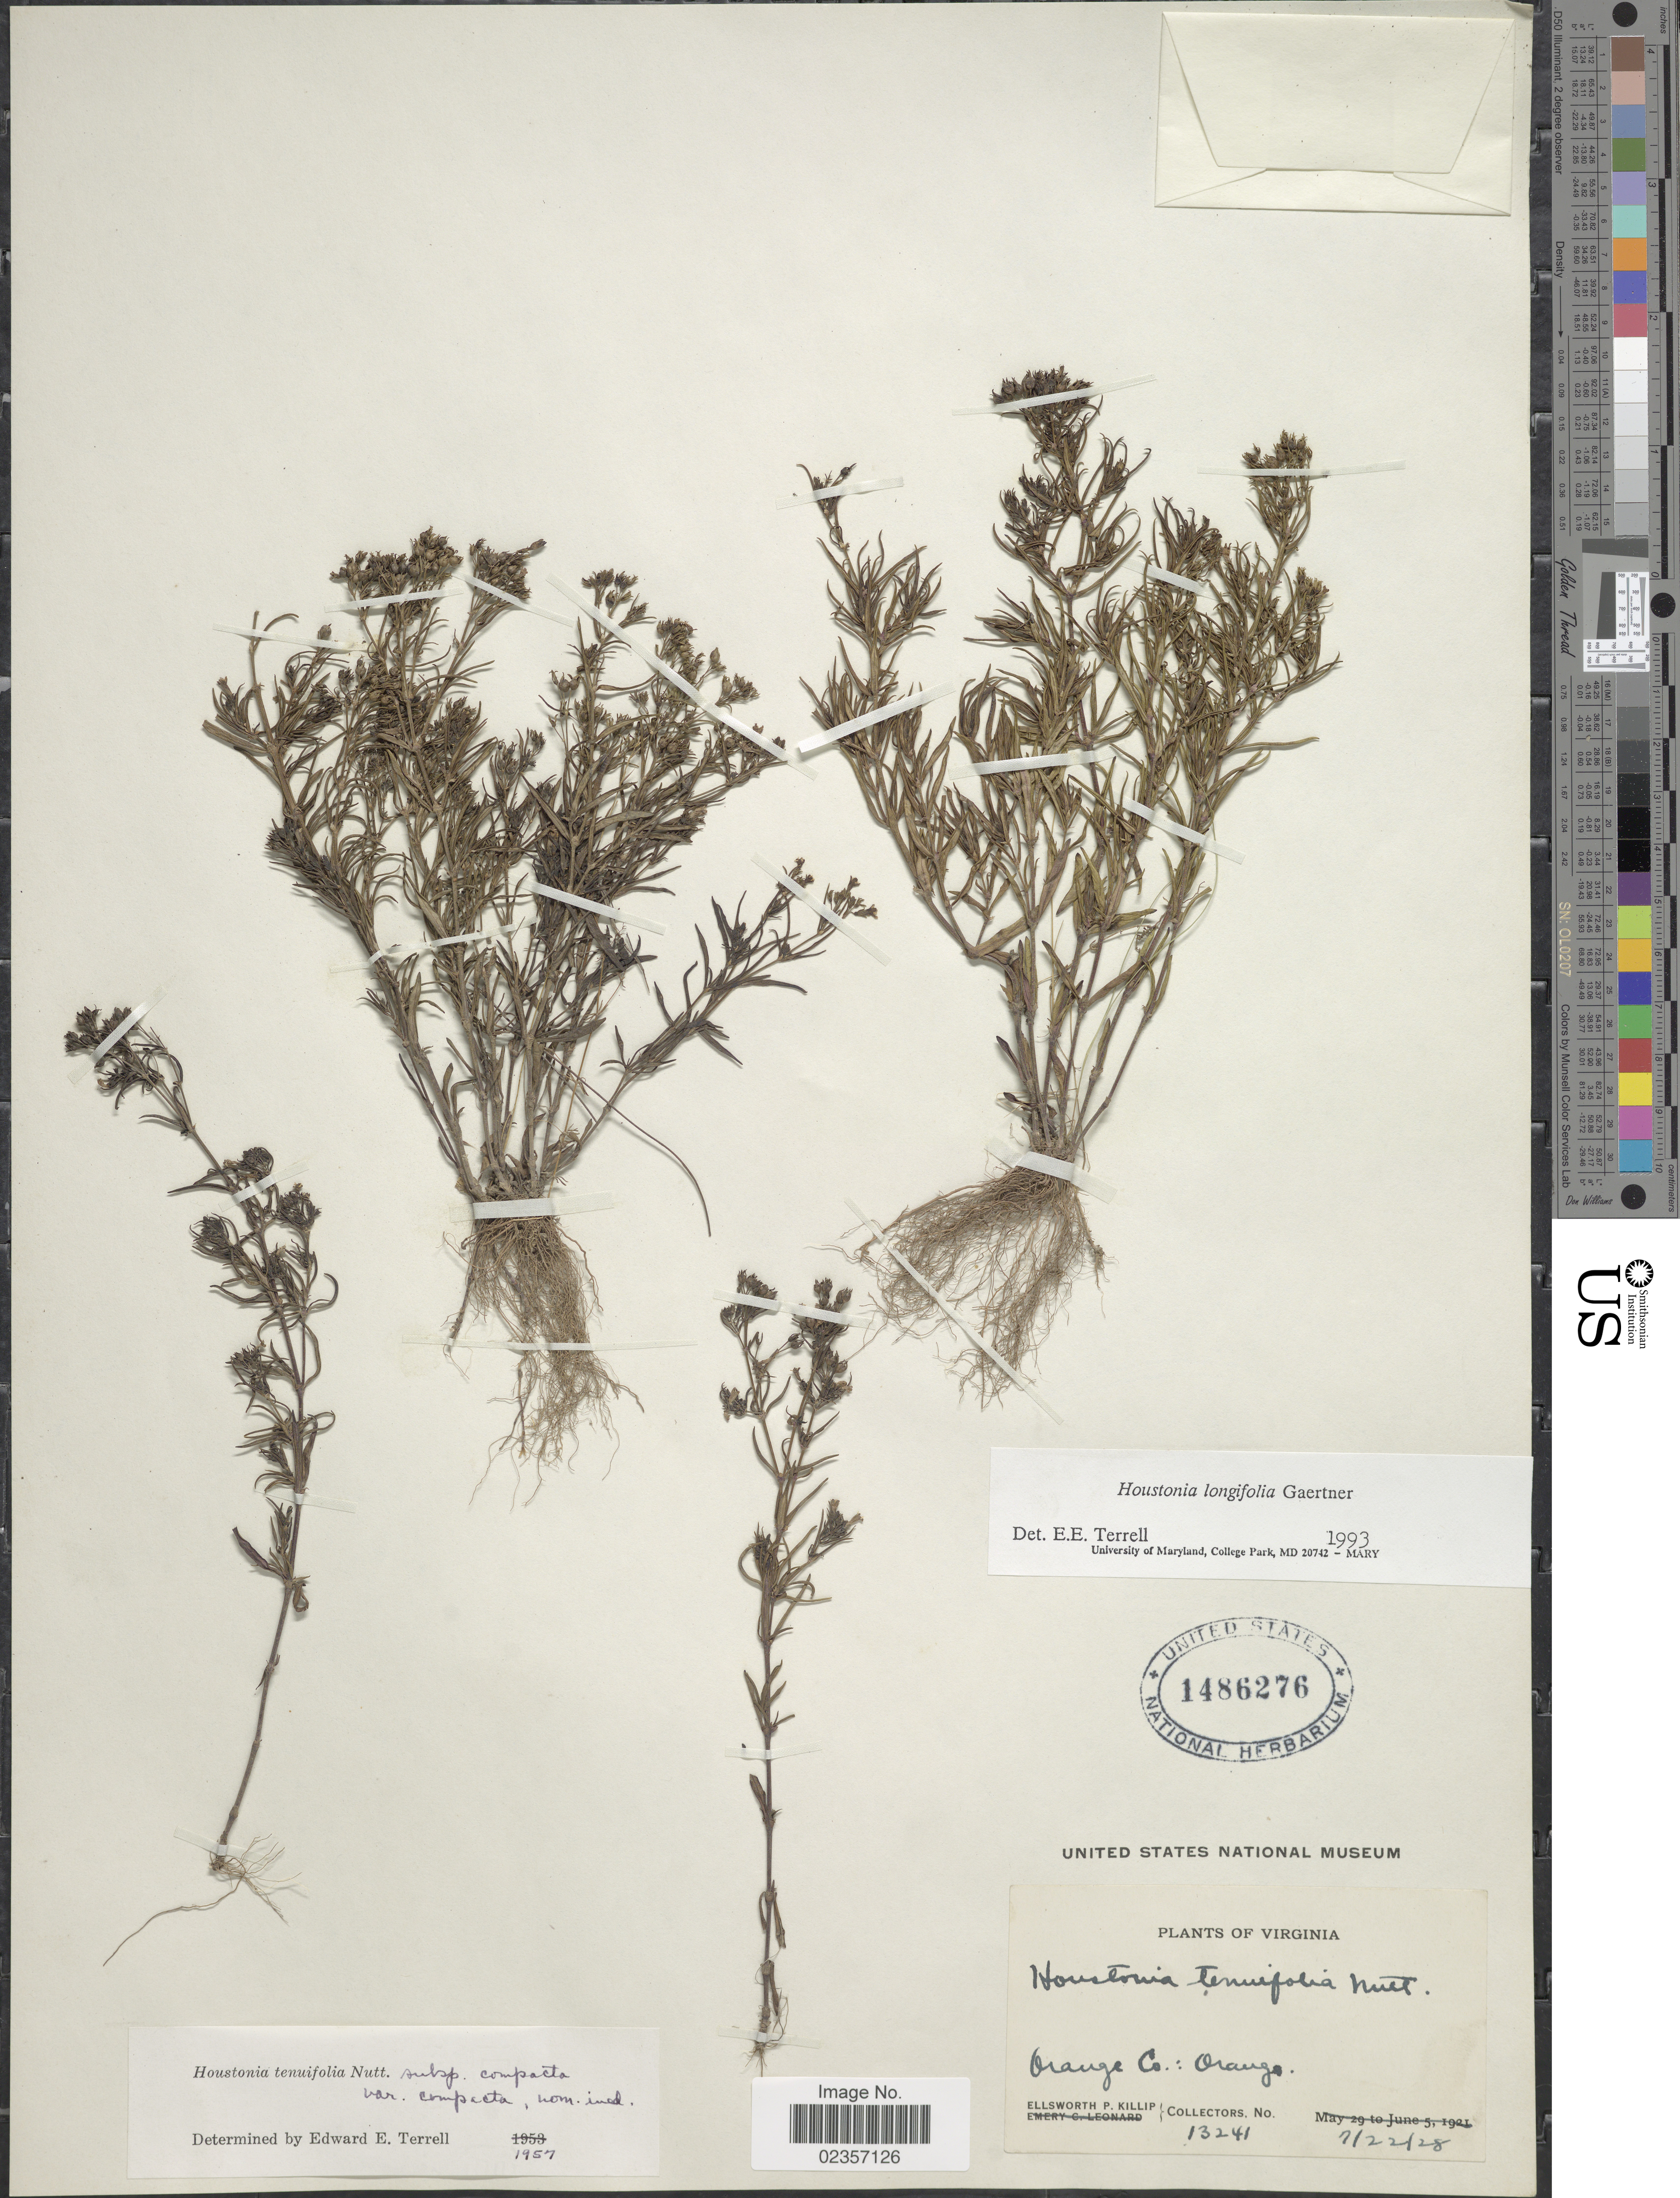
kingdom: Plantae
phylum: Tracheophyta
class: Magnoliopsida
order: Gentianales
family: Rubiaceae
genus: Houstonia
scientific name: Houstonia longifolia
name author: Gaertn.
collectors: E. P. Killip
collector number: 13241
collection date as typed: Transcribed d/m/y: 22/7/28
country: United States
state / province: Virginia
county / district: Orange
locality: Orange Co: Orange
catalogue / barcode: US 1486276